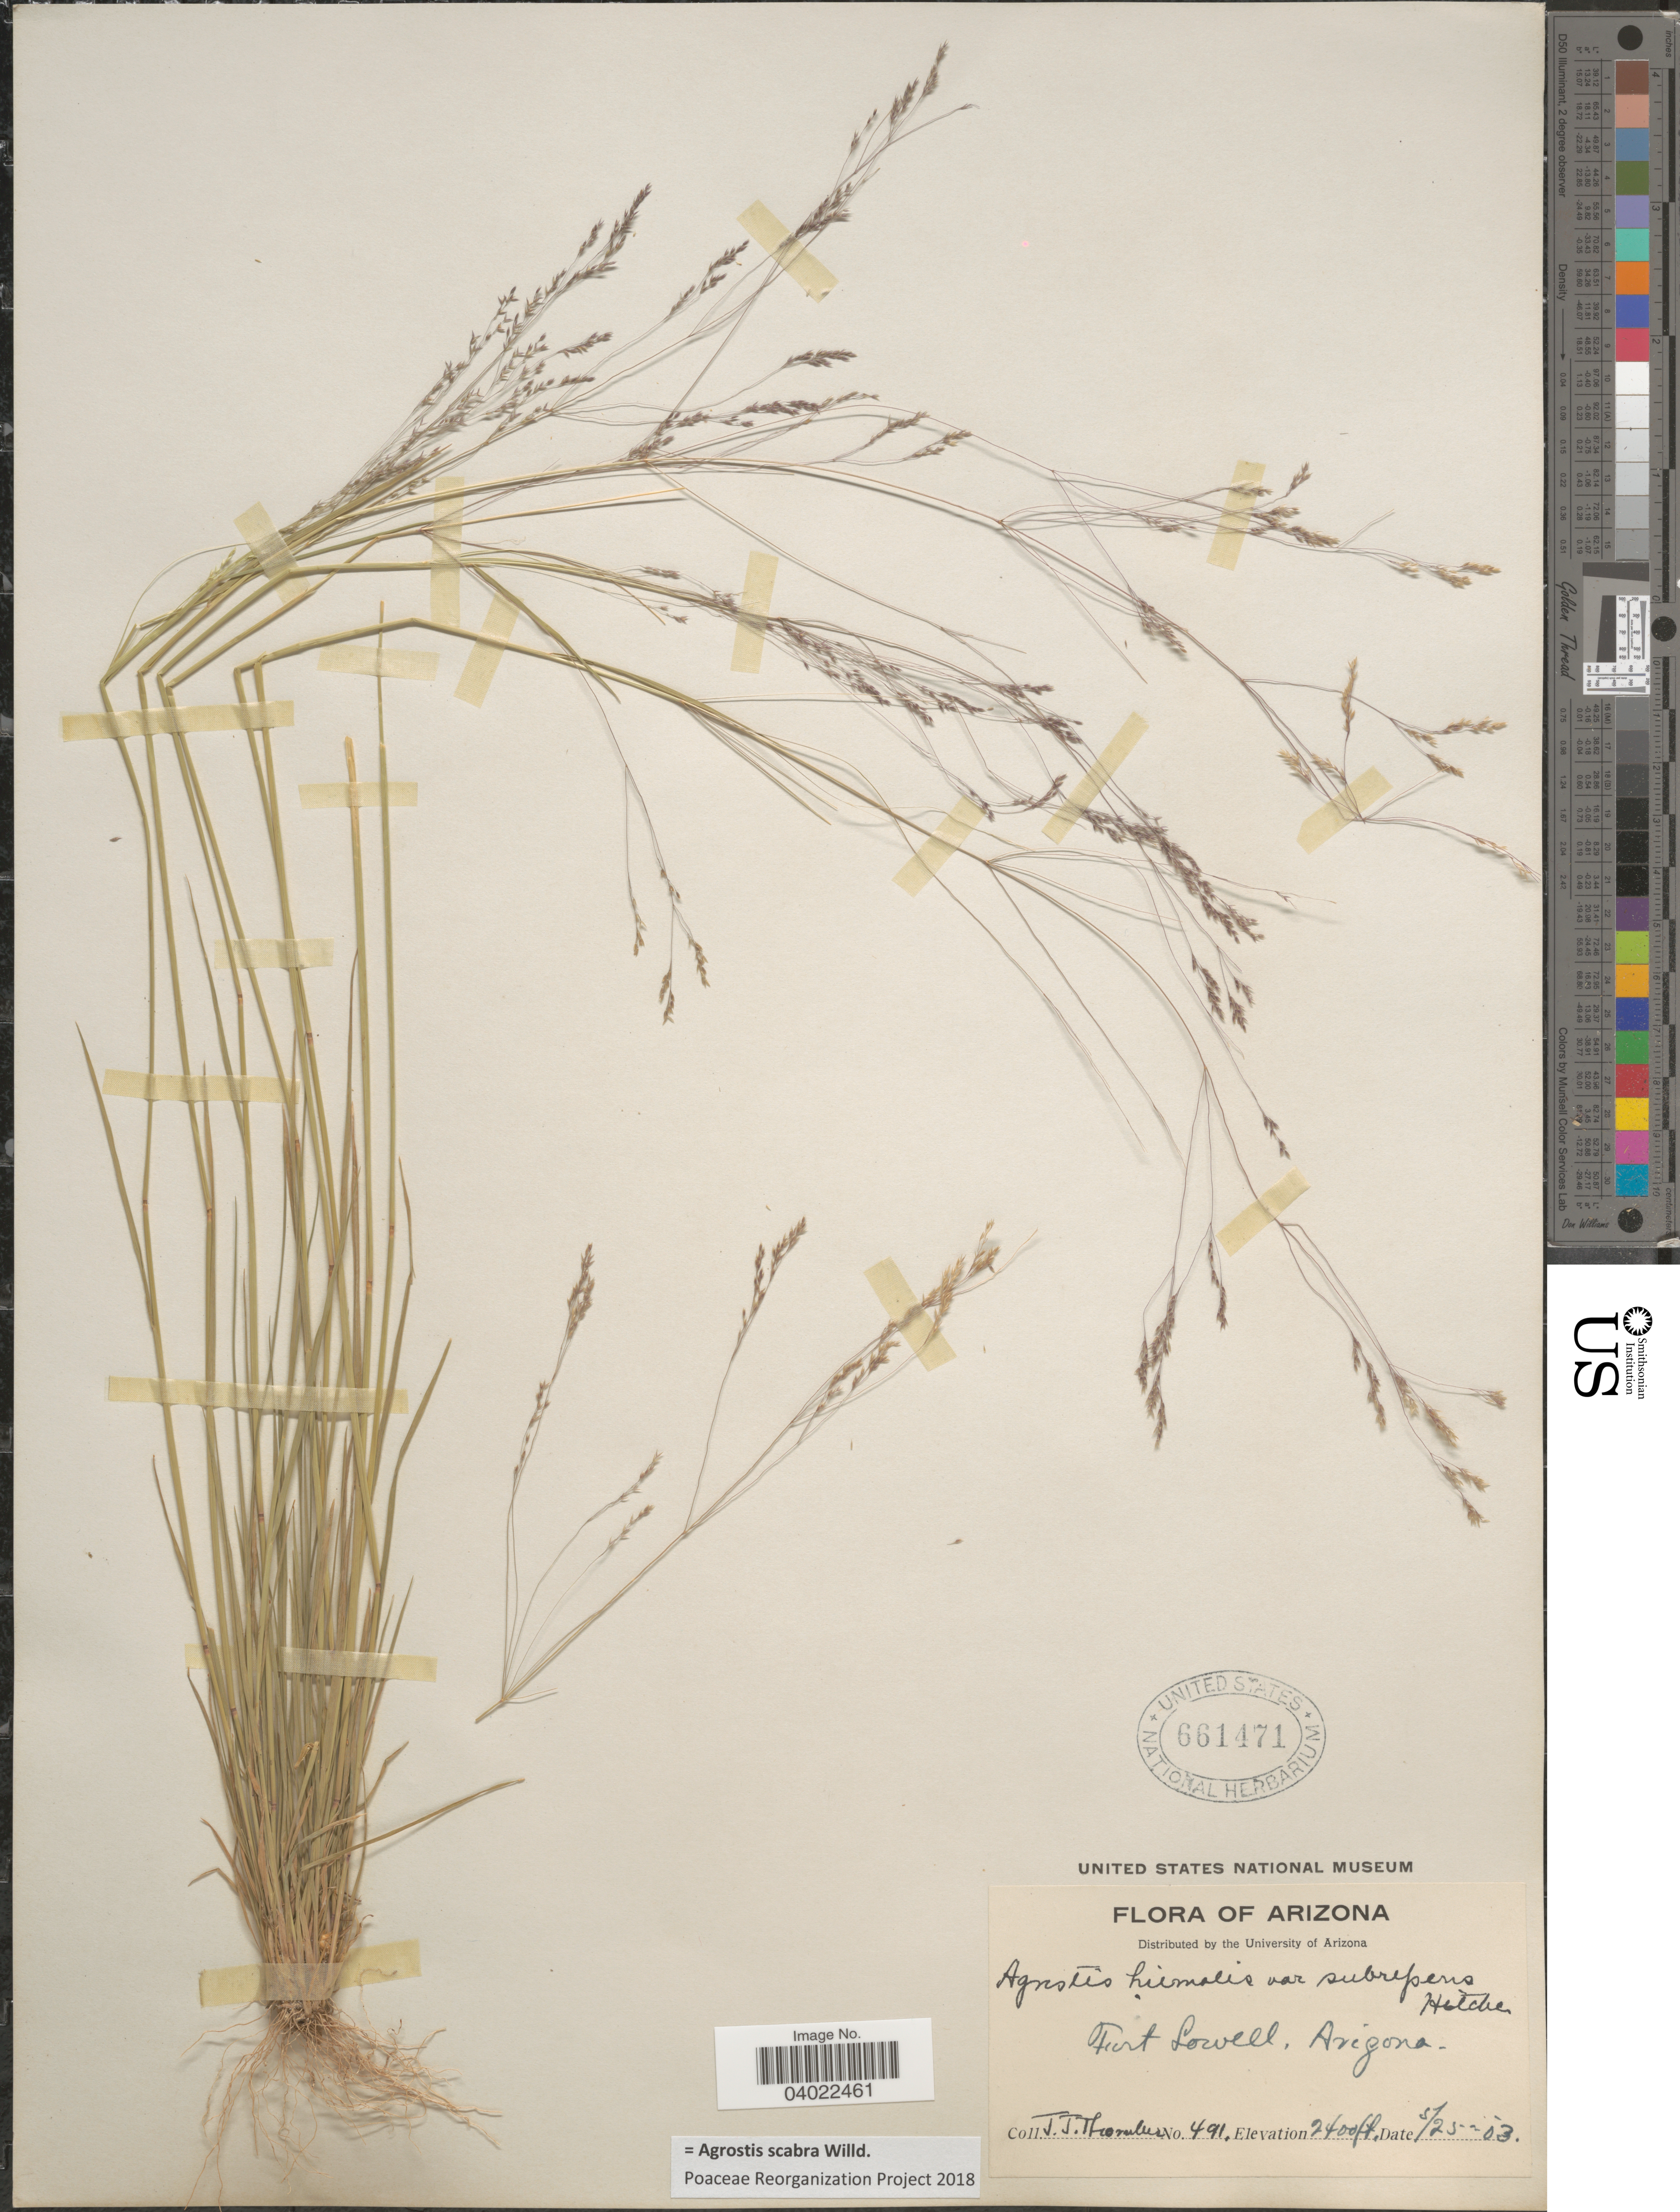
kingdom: Plantae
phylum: Tracheophyta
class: Liliopsida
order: Poales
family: Poaceae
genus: Agrostis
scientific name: Agrostis scabra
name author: Willd.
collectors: J. Thornber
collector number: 491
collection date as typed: Transcribed d/m/y: 25/5/3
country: United States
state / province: Arizona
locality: Fort Lowell.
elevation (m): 732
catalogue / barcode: US 661471